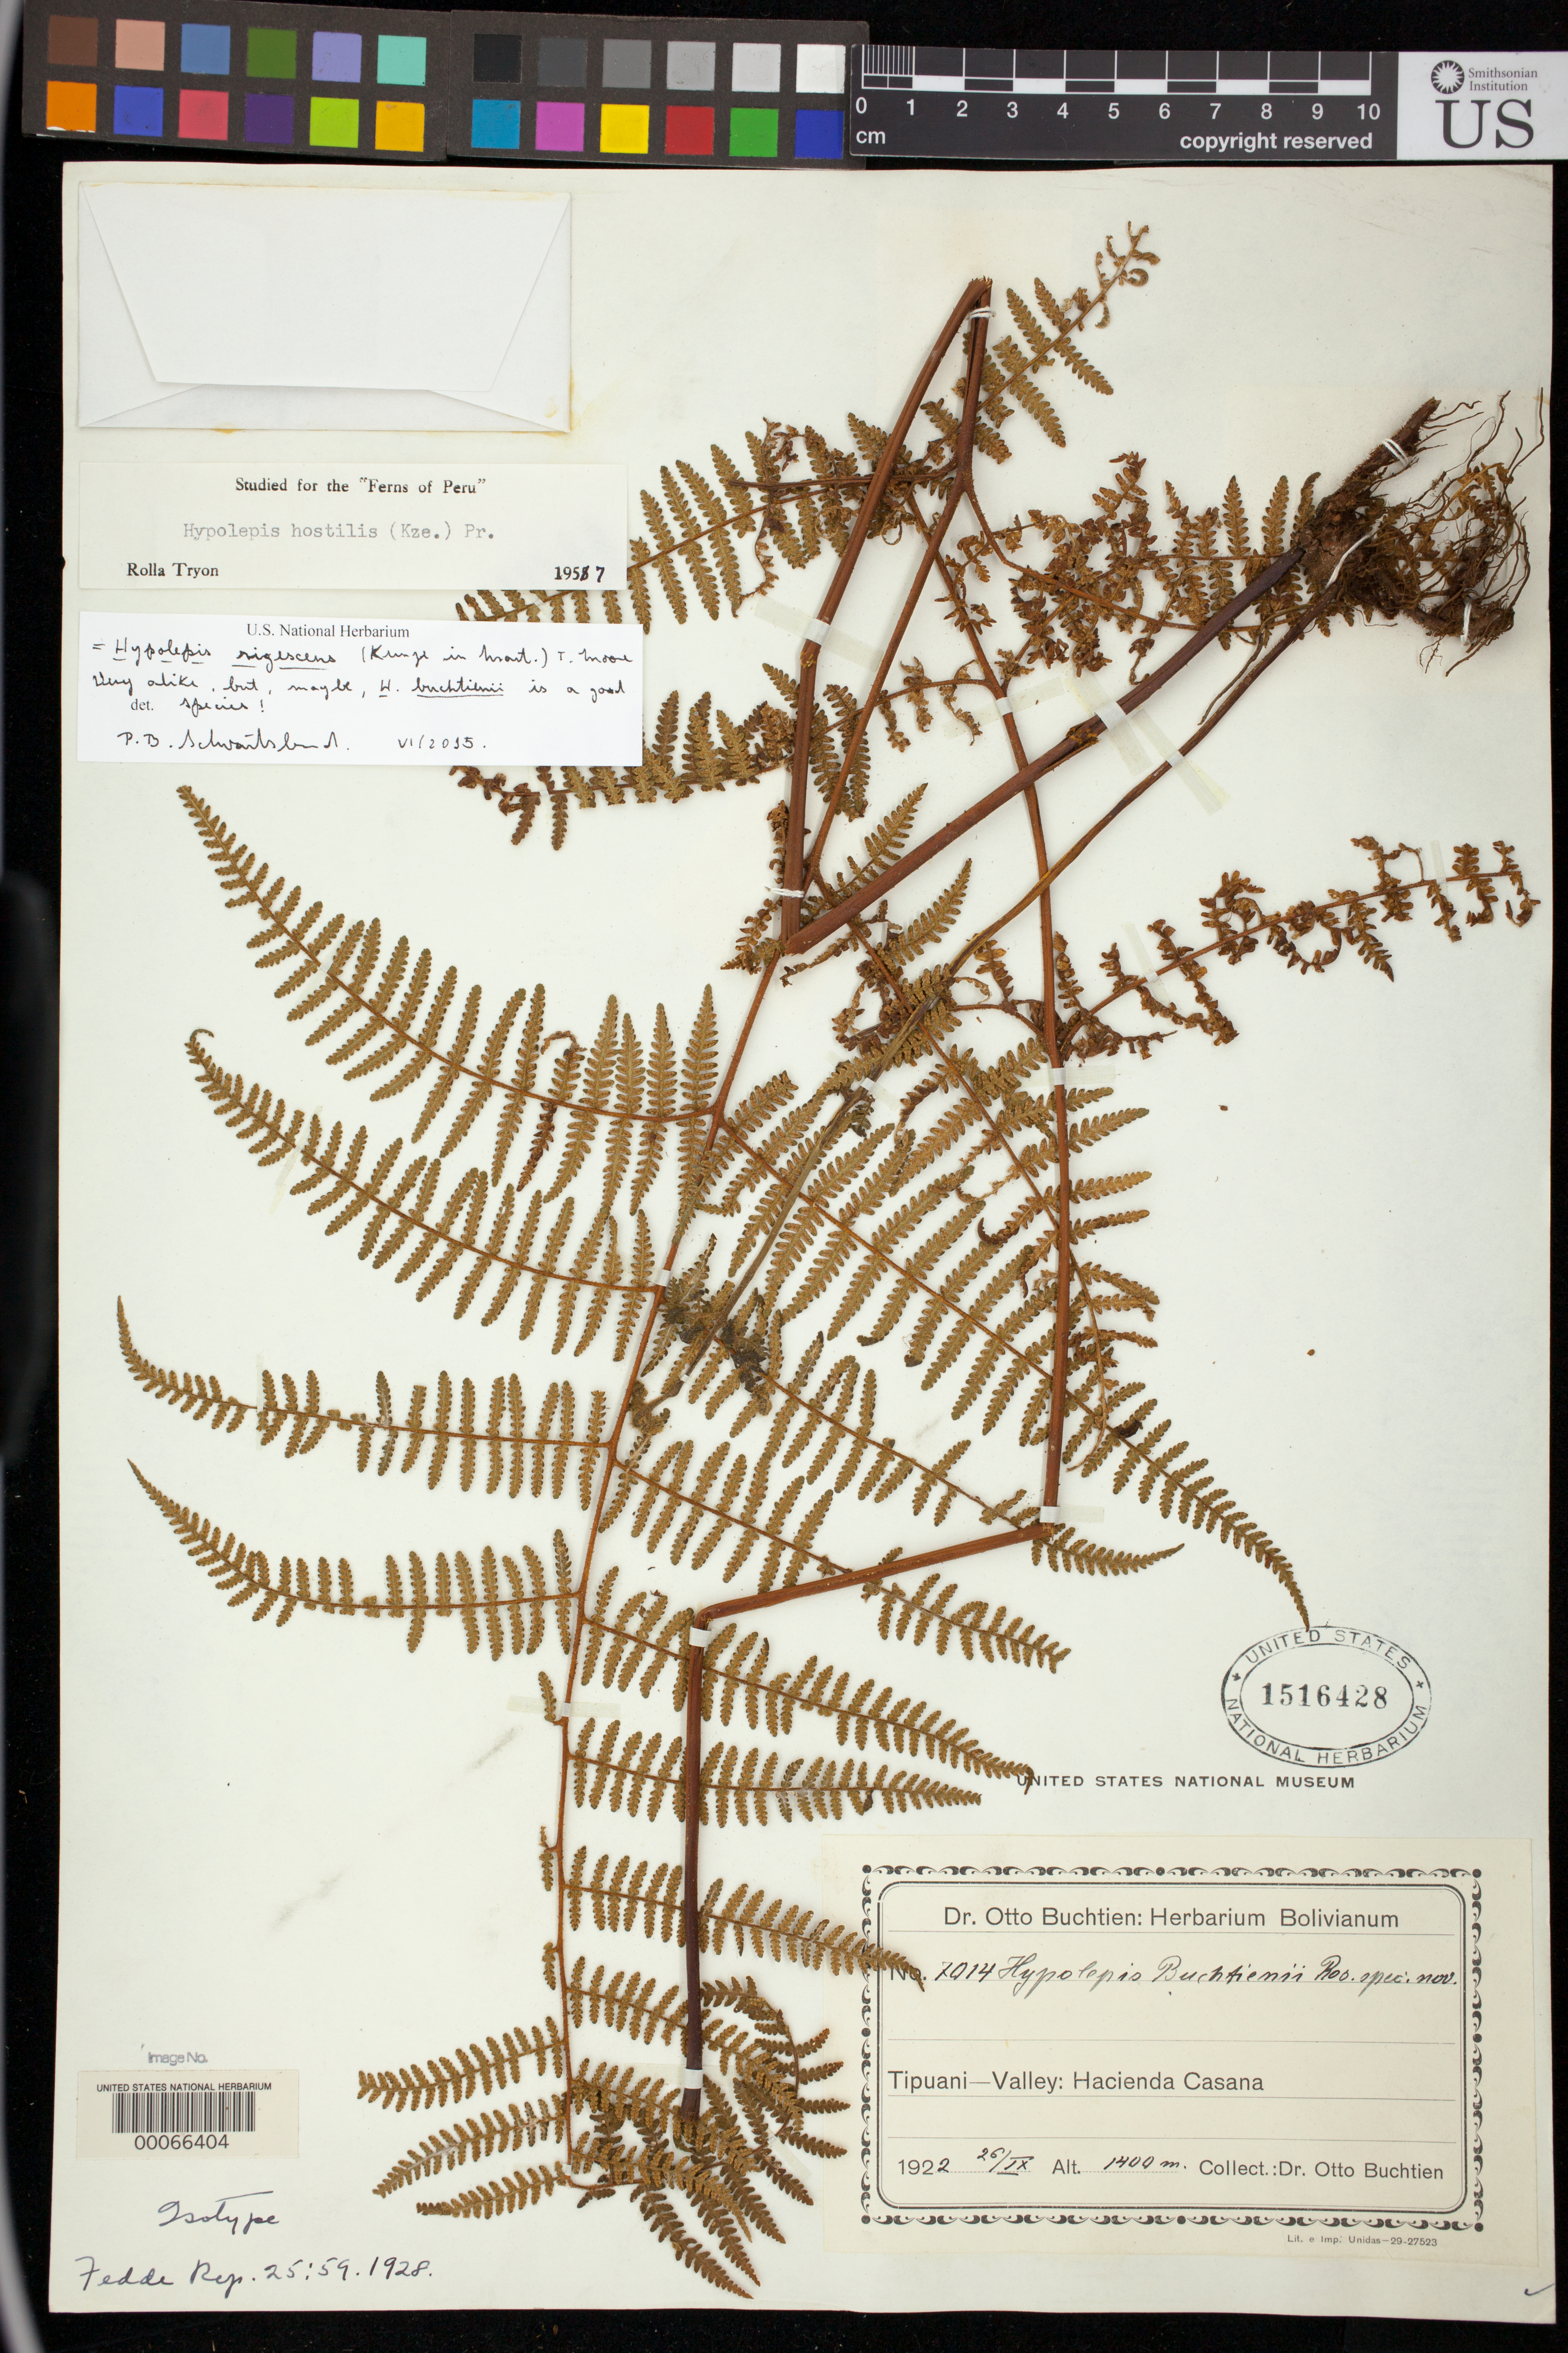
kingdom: Plantae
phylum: Tracheophyta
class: Polypodiopsida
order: Polypodiales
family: Dennstaedtiaceae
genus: Hypolepis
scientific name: Hypolepis buchtienii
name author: Rosenst.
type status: Isotype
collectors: O. Buchtien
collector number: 7014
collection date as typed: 26 Sep 1922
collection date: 1922-09-26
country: Bolivia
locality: Tipuani-Valley; Hacienda Casana.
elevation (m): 1400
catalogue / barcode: US 1516428